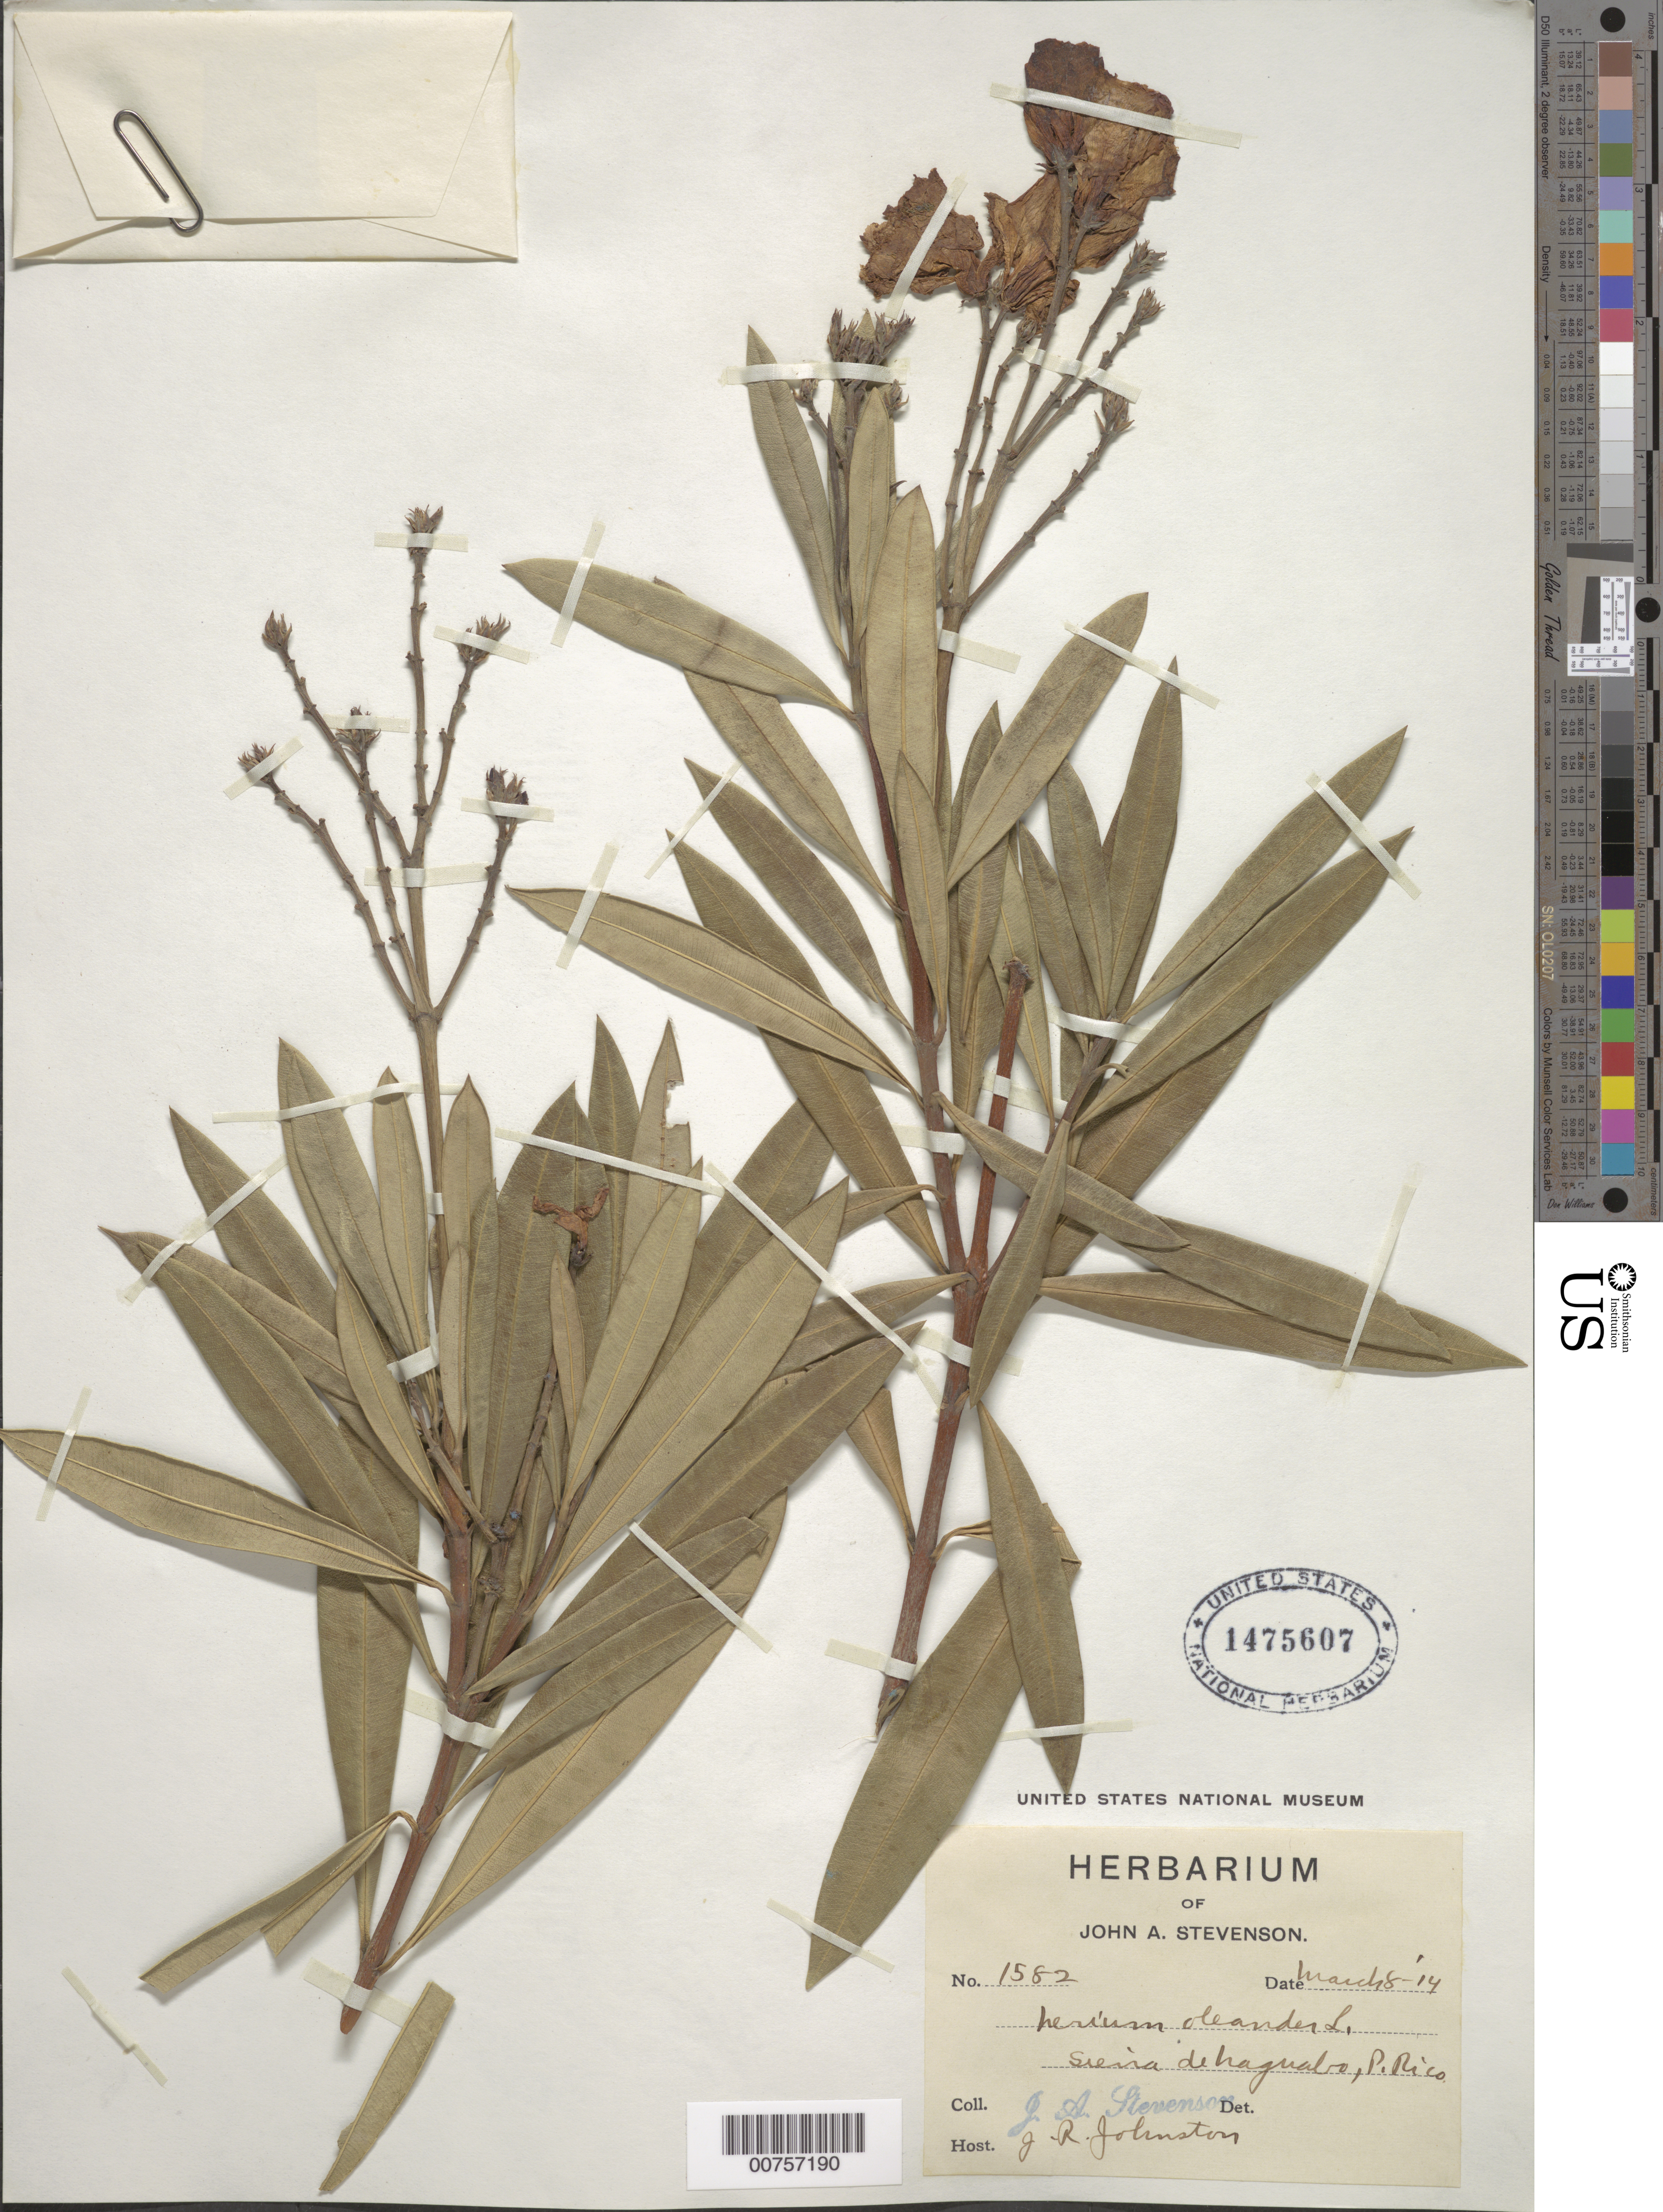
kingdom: Plantae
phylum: Tracheophyta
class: Magnoliopsida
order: Gentianales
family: Apocynaceae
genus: Nerium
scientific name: Nerium oleander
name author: L.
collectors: J. Stevenson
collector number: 1582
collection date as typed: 08 Mar 1914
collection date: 1914-03-08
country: Puerto Rico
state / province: Naguabo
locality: Sierra de Naguabo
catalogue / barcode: US 1475607